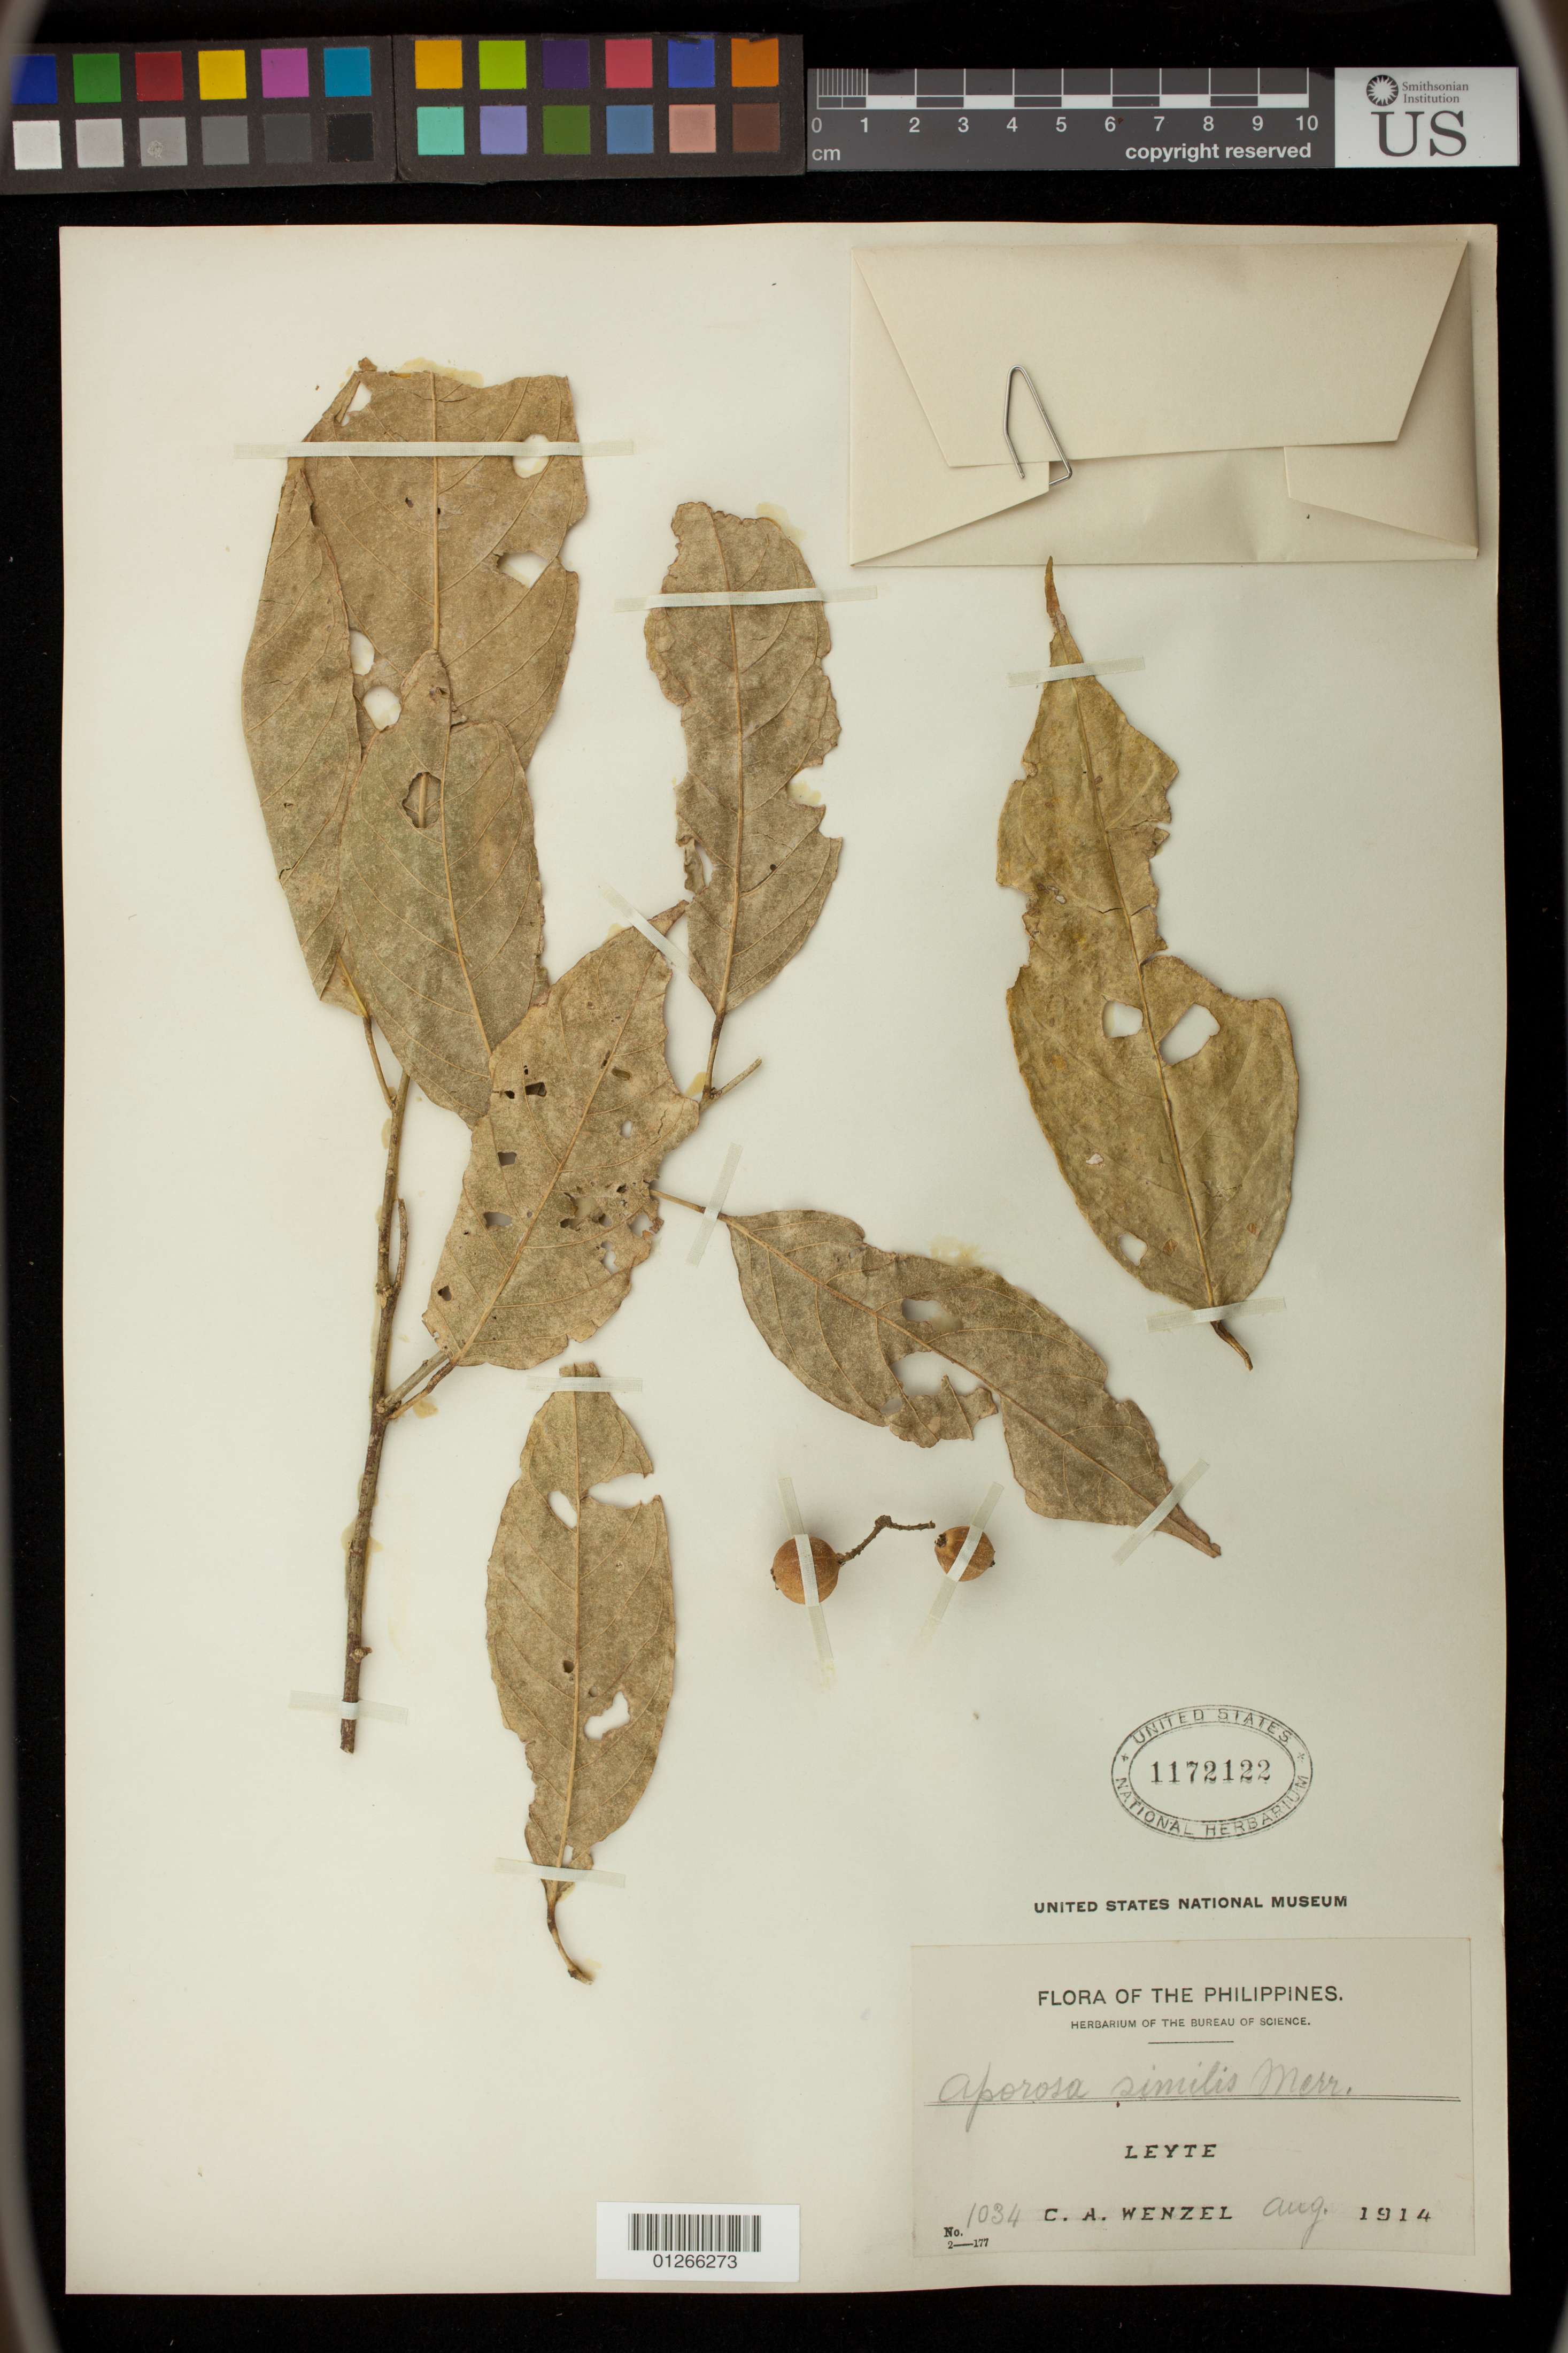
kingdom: Plantae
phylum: Tracheophyta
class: Magnoliopsida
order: Malpighiales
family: Phyllanthaceae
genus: Aporosa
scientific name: Aporosa banahaensis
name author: (Elmer) Merr.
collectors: C. Wenzel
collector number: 1034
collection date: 1914-08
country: Philippines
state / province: Eastern Visayas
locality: Leyte